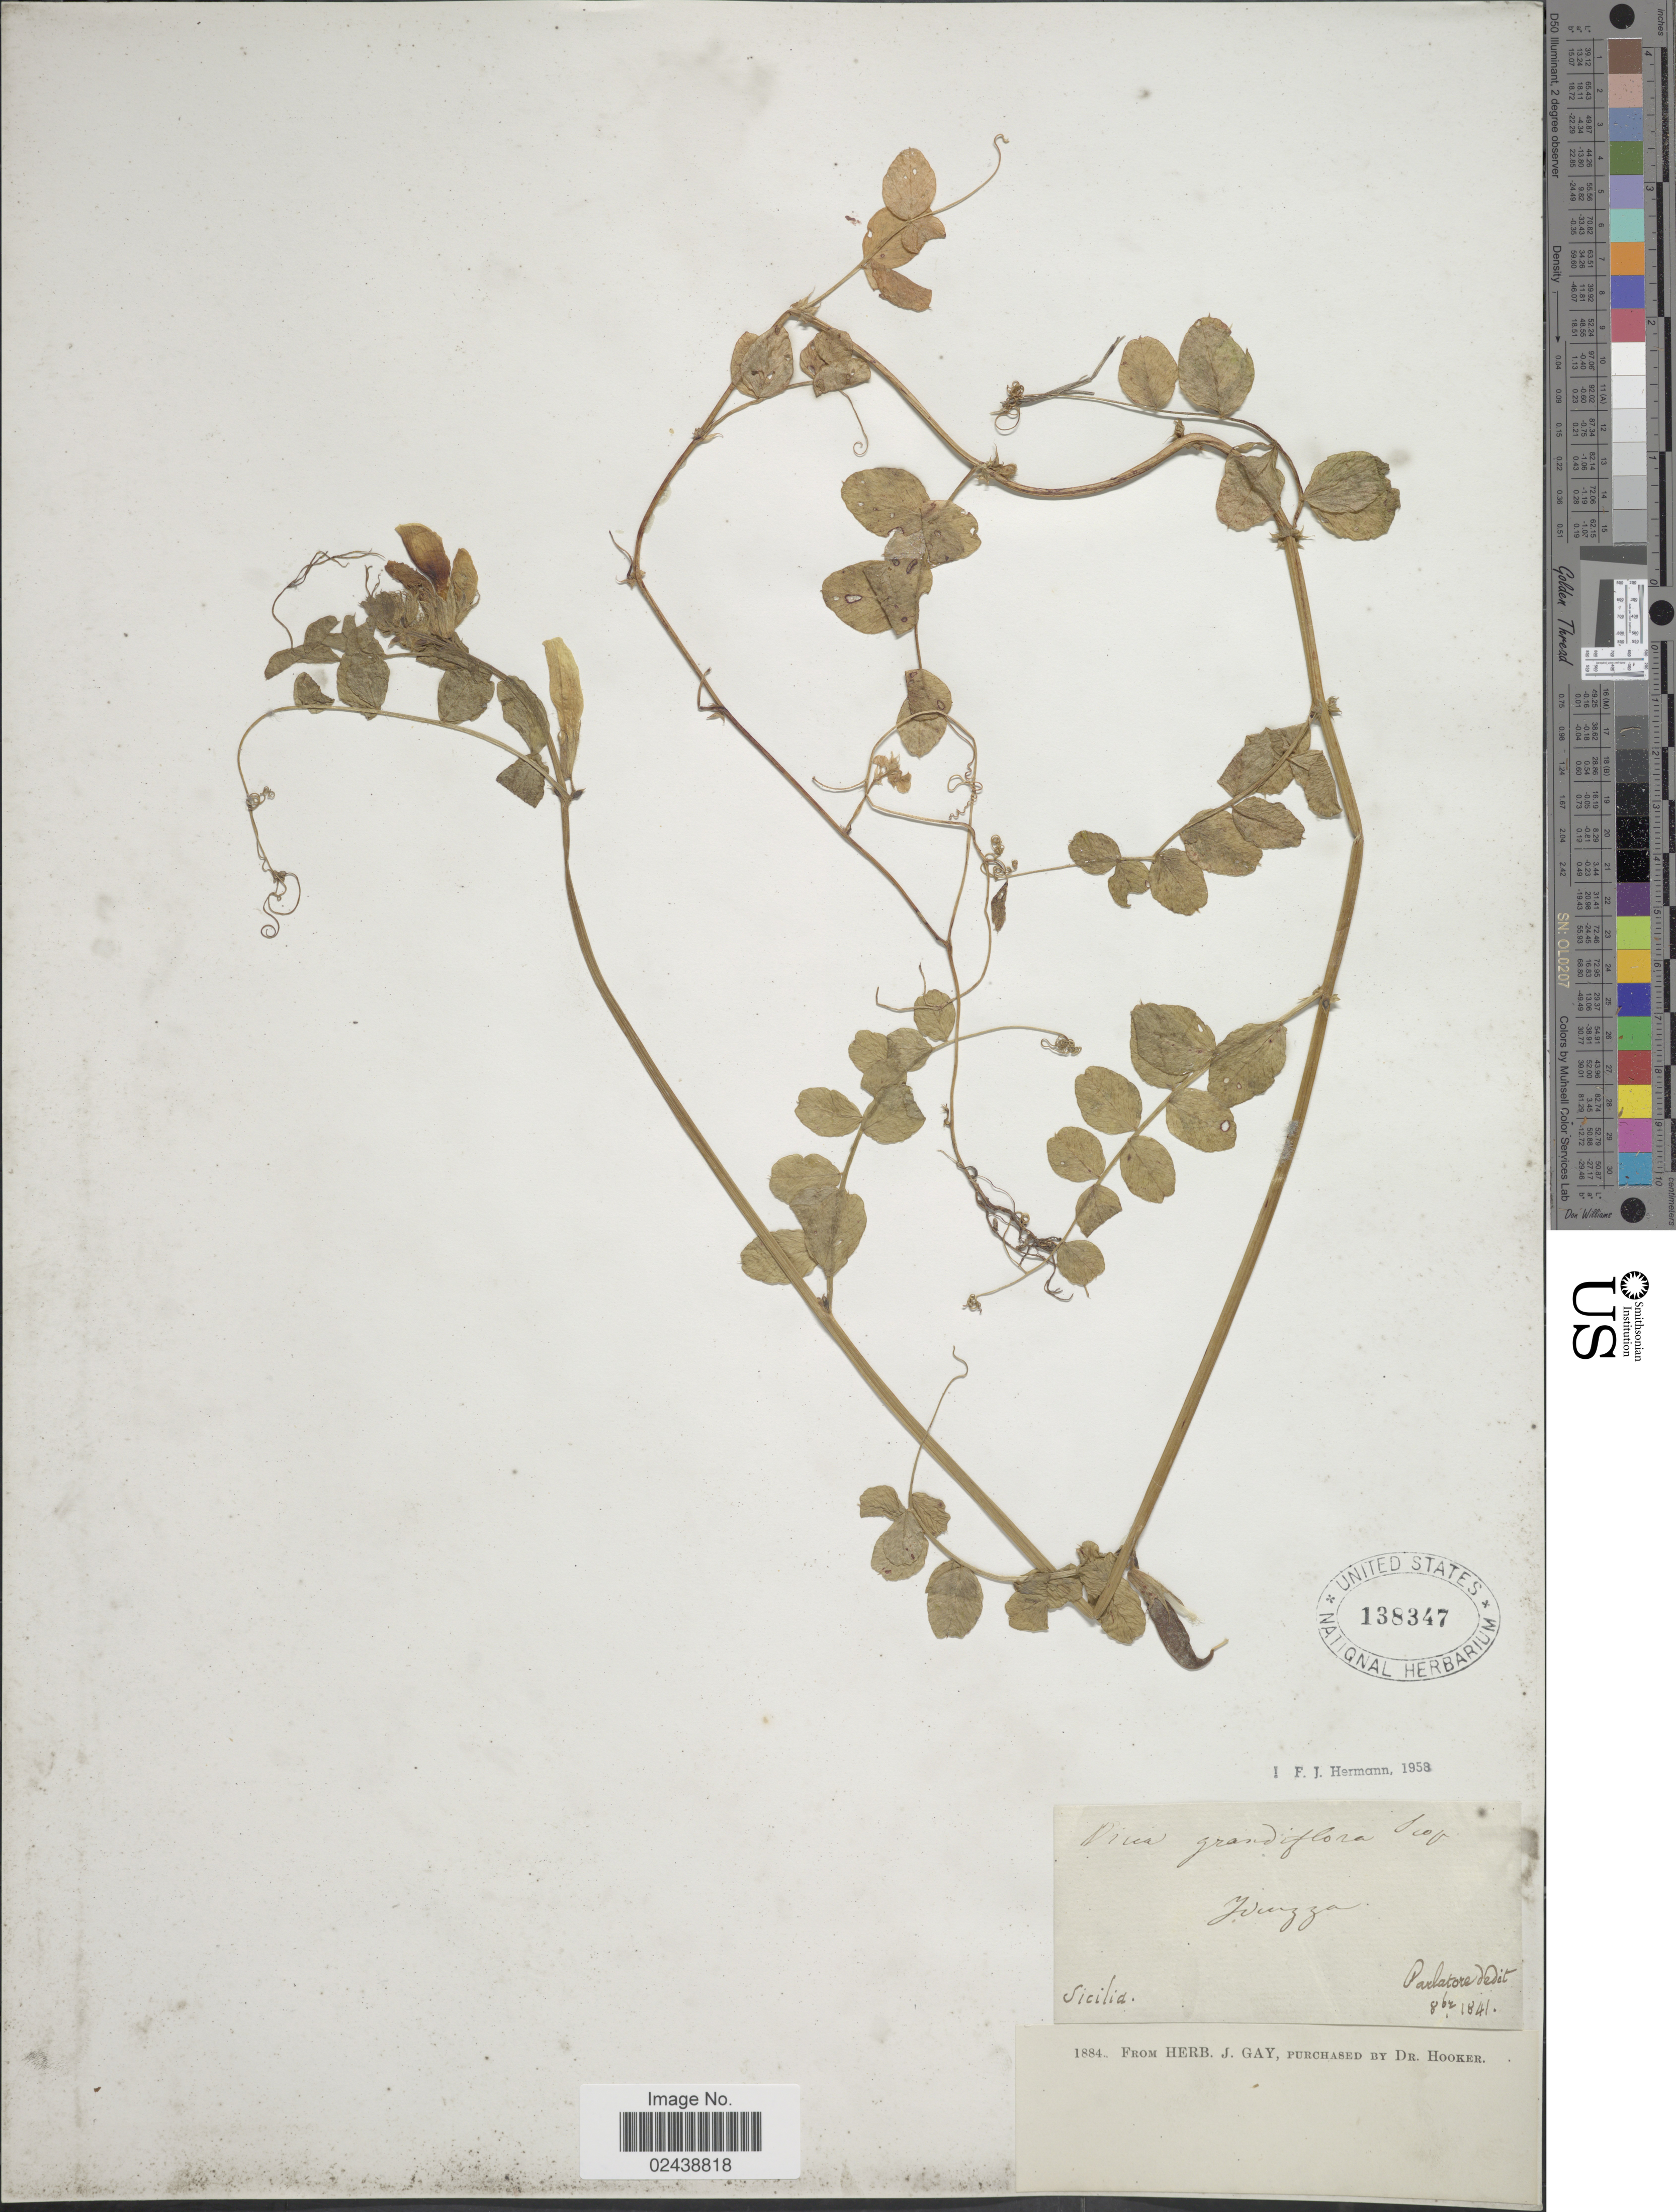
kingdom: Plantae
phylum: Tracheophyta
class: Magnoliopsida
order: Fabales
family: Fabaceae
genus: Vicia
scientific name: Vicia grandiflora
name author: Scop.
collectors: ex herb. J. Gay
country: Italy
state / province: Siciliana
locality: Sicilia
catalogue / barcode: US 138347